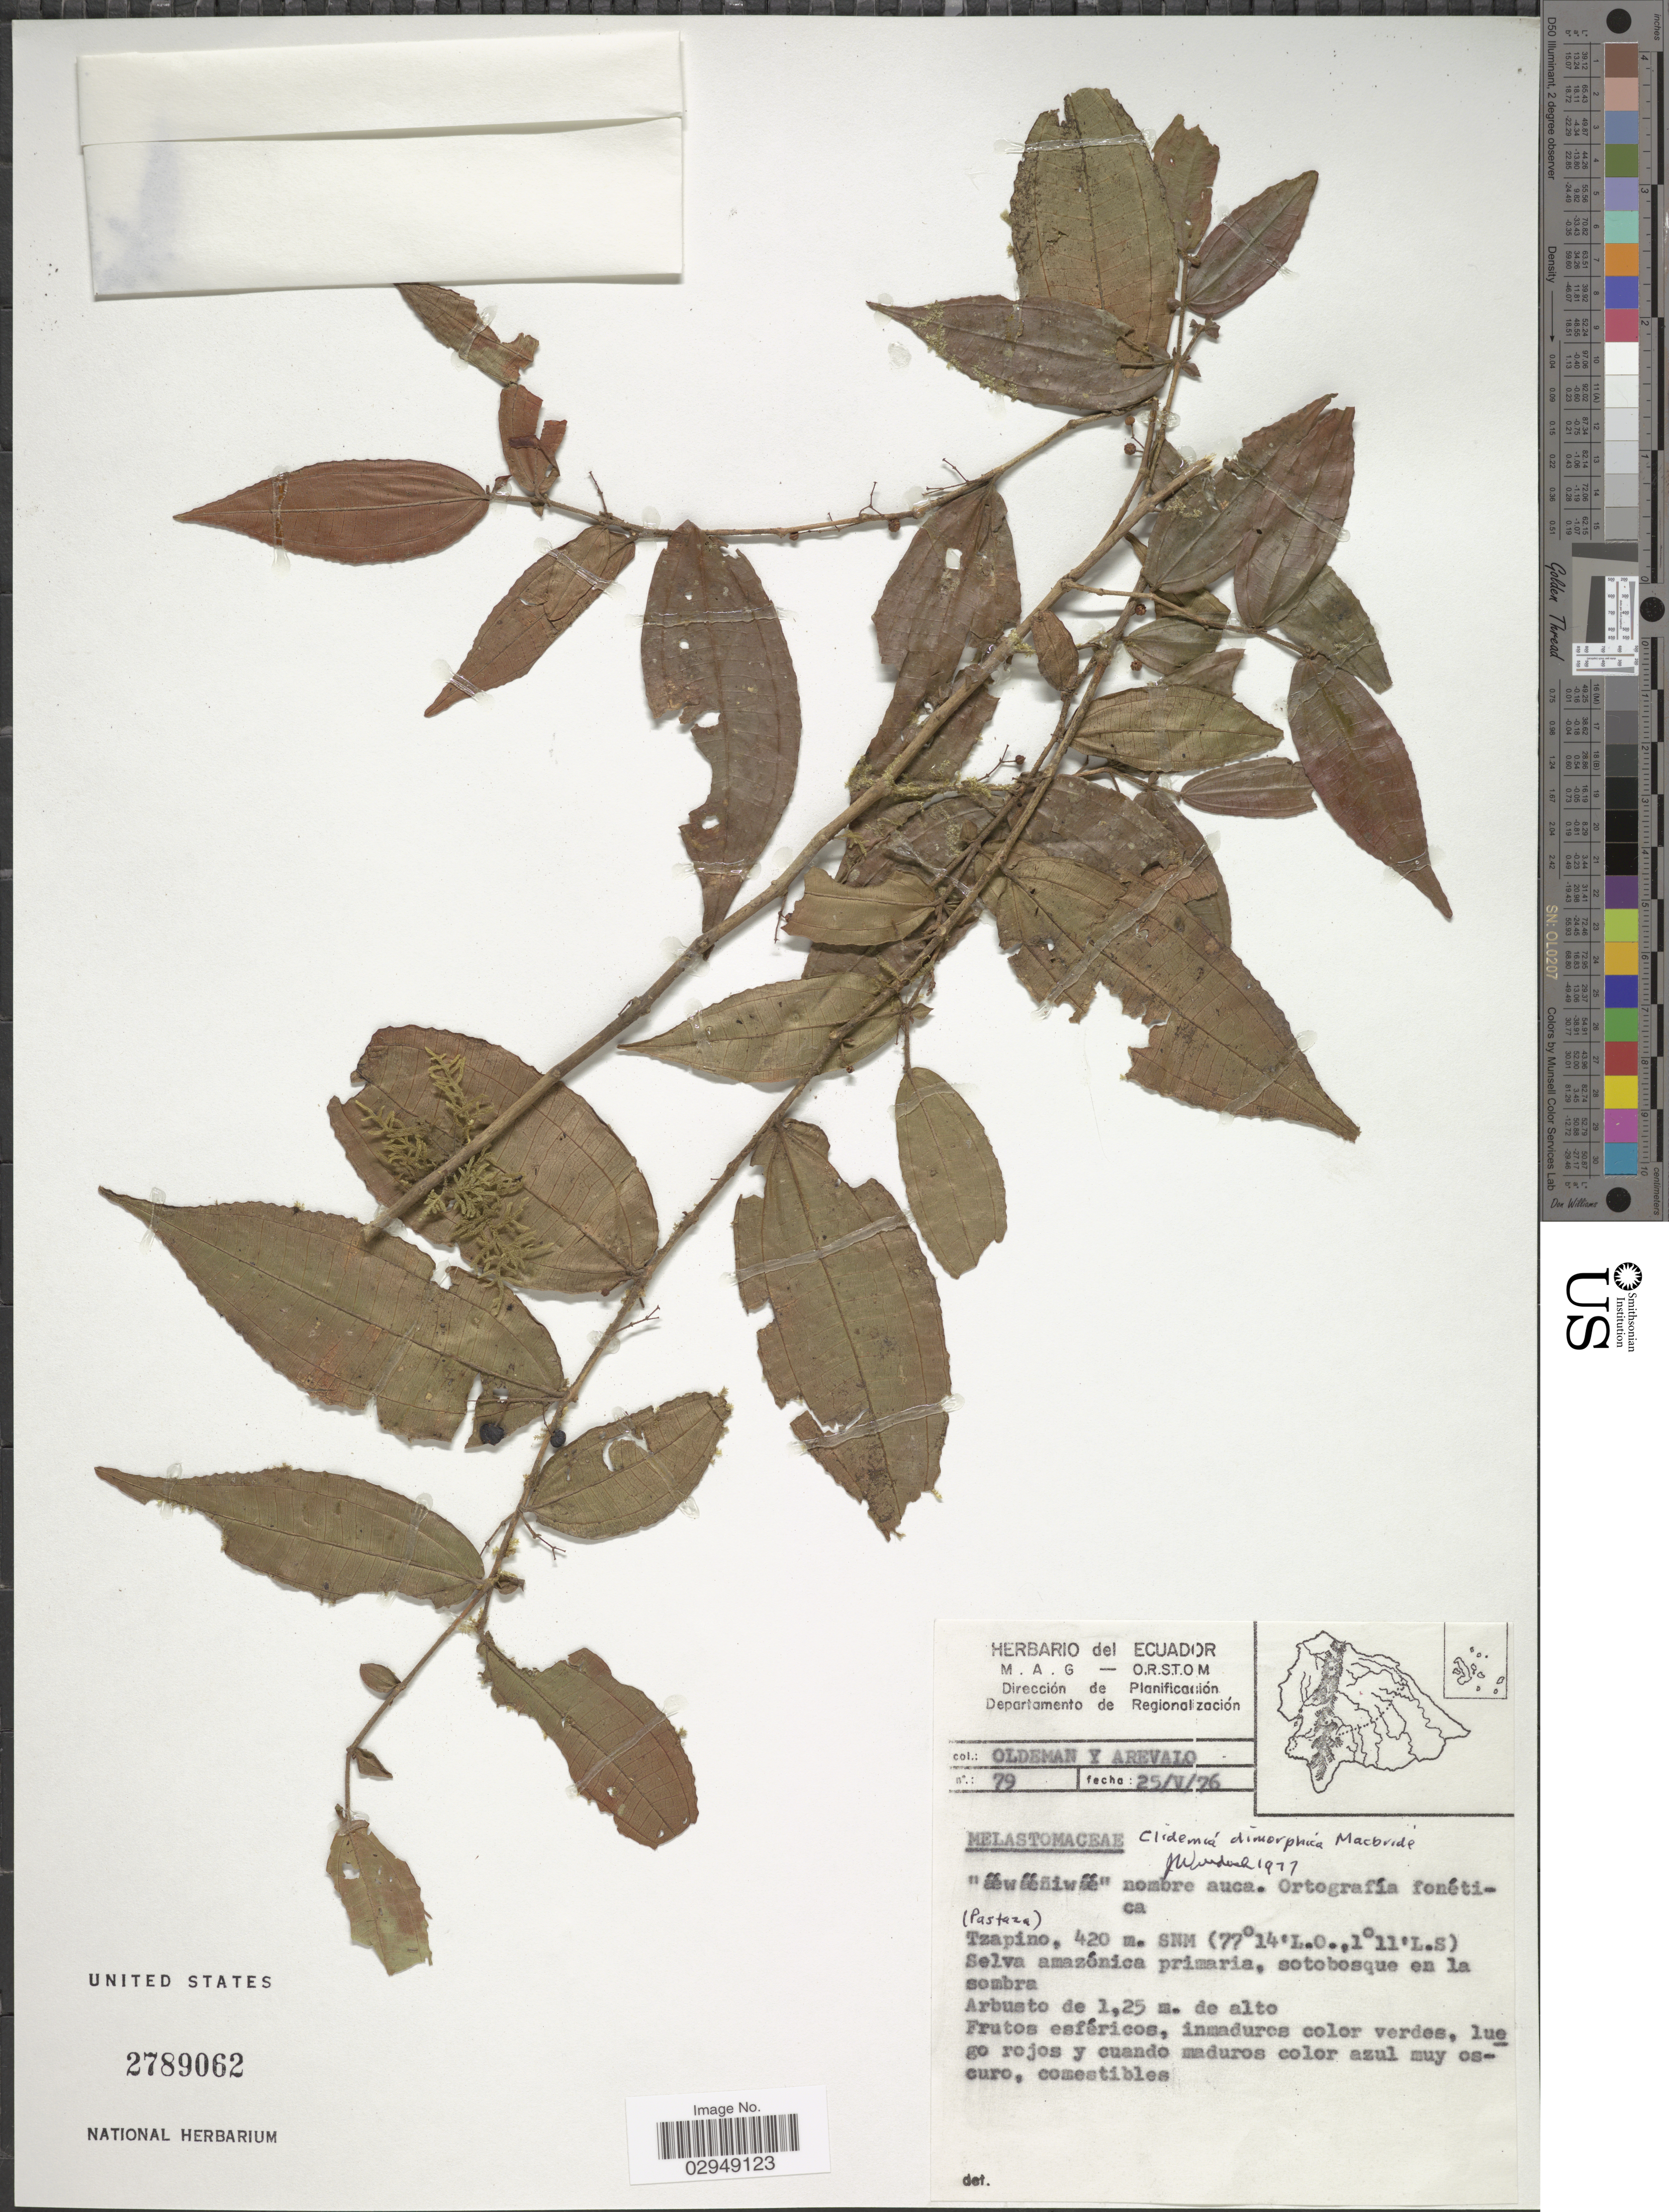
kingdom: Plantae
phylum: Tracheophyta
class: Magnoliopsida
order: Myrtales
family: Melastomataceae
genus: Clidemia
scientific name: Clidemia dimorphica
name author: J.F. Macbr.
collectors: -- Oldeman & -. Arevalo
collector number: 79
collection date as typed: Transcribed d/m/y: 25/5/76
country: Ecuador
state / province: Pastaza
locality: Tzapino, SNM.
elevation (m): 420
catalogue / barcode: US 2789062